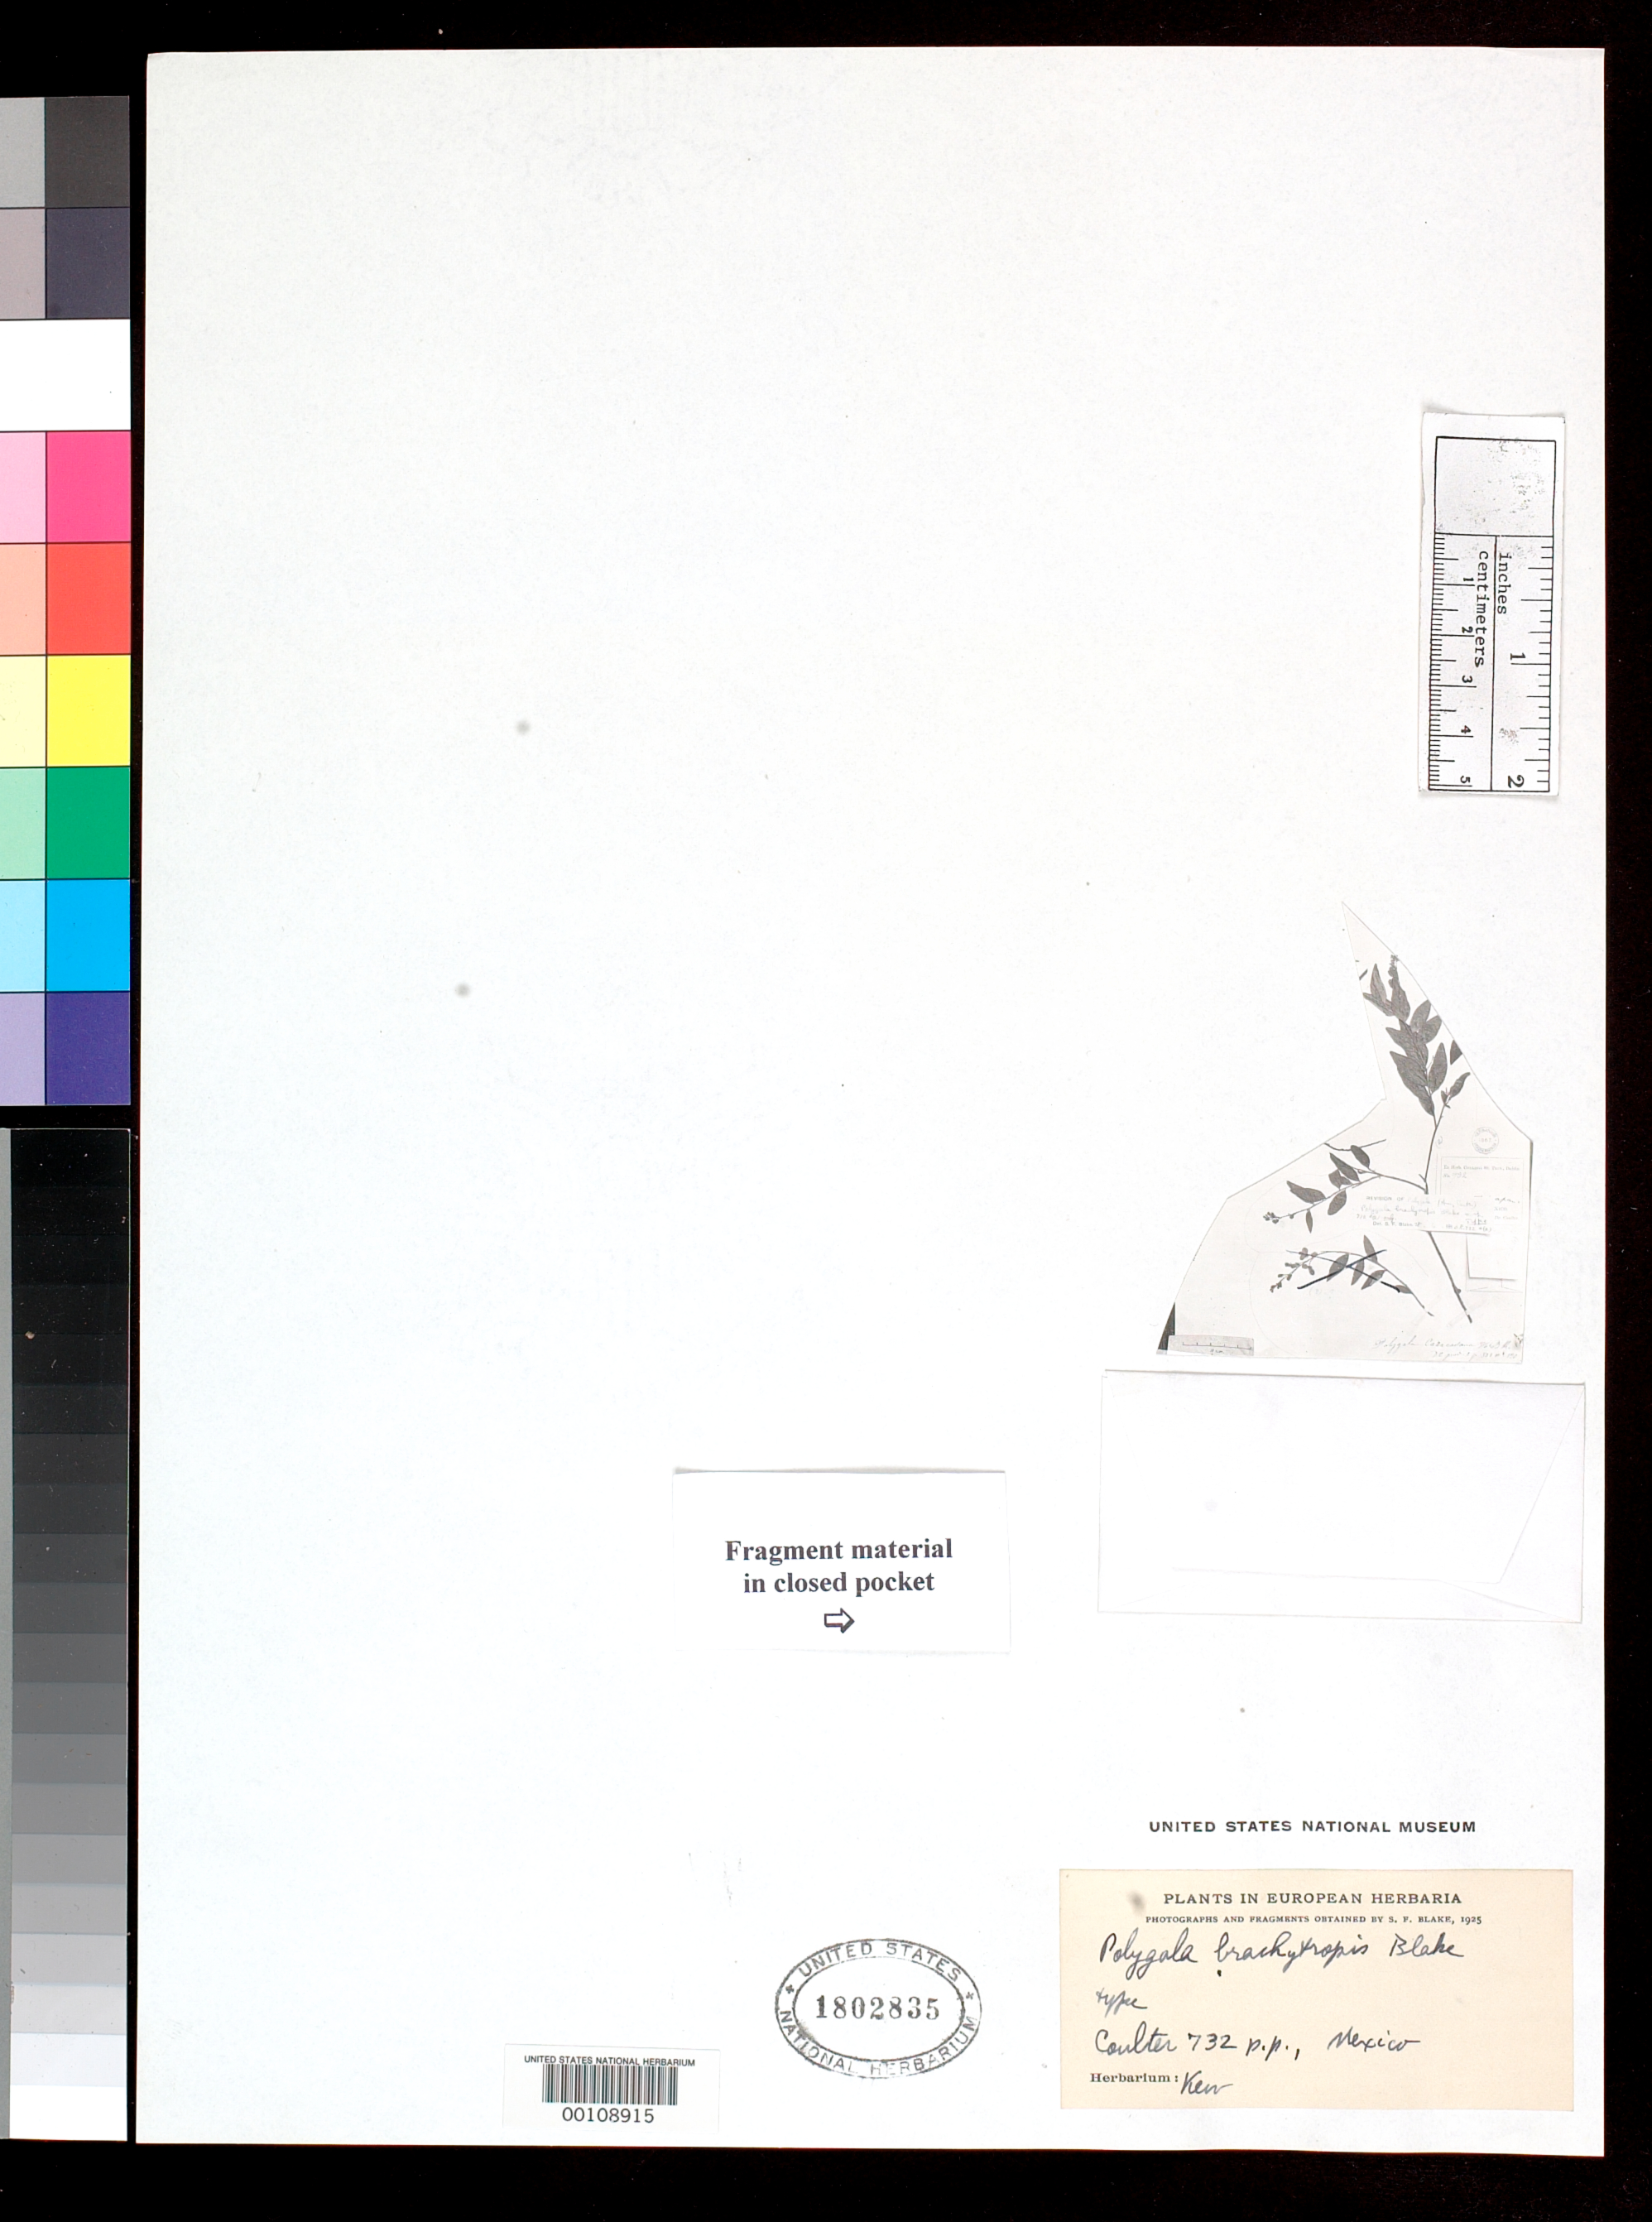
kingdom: Plantae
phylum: Tracheophyta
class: Magnoliopsida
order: Fabales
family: Polygalaceae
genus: Polygala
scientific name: Polygala brachytropis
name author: S.F. Blake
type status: Type Fragment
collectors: J. M. Coulter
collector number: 732 p.p.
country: Mexico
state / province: Hidalgo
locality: Zimapan.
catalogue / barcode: US 1802835